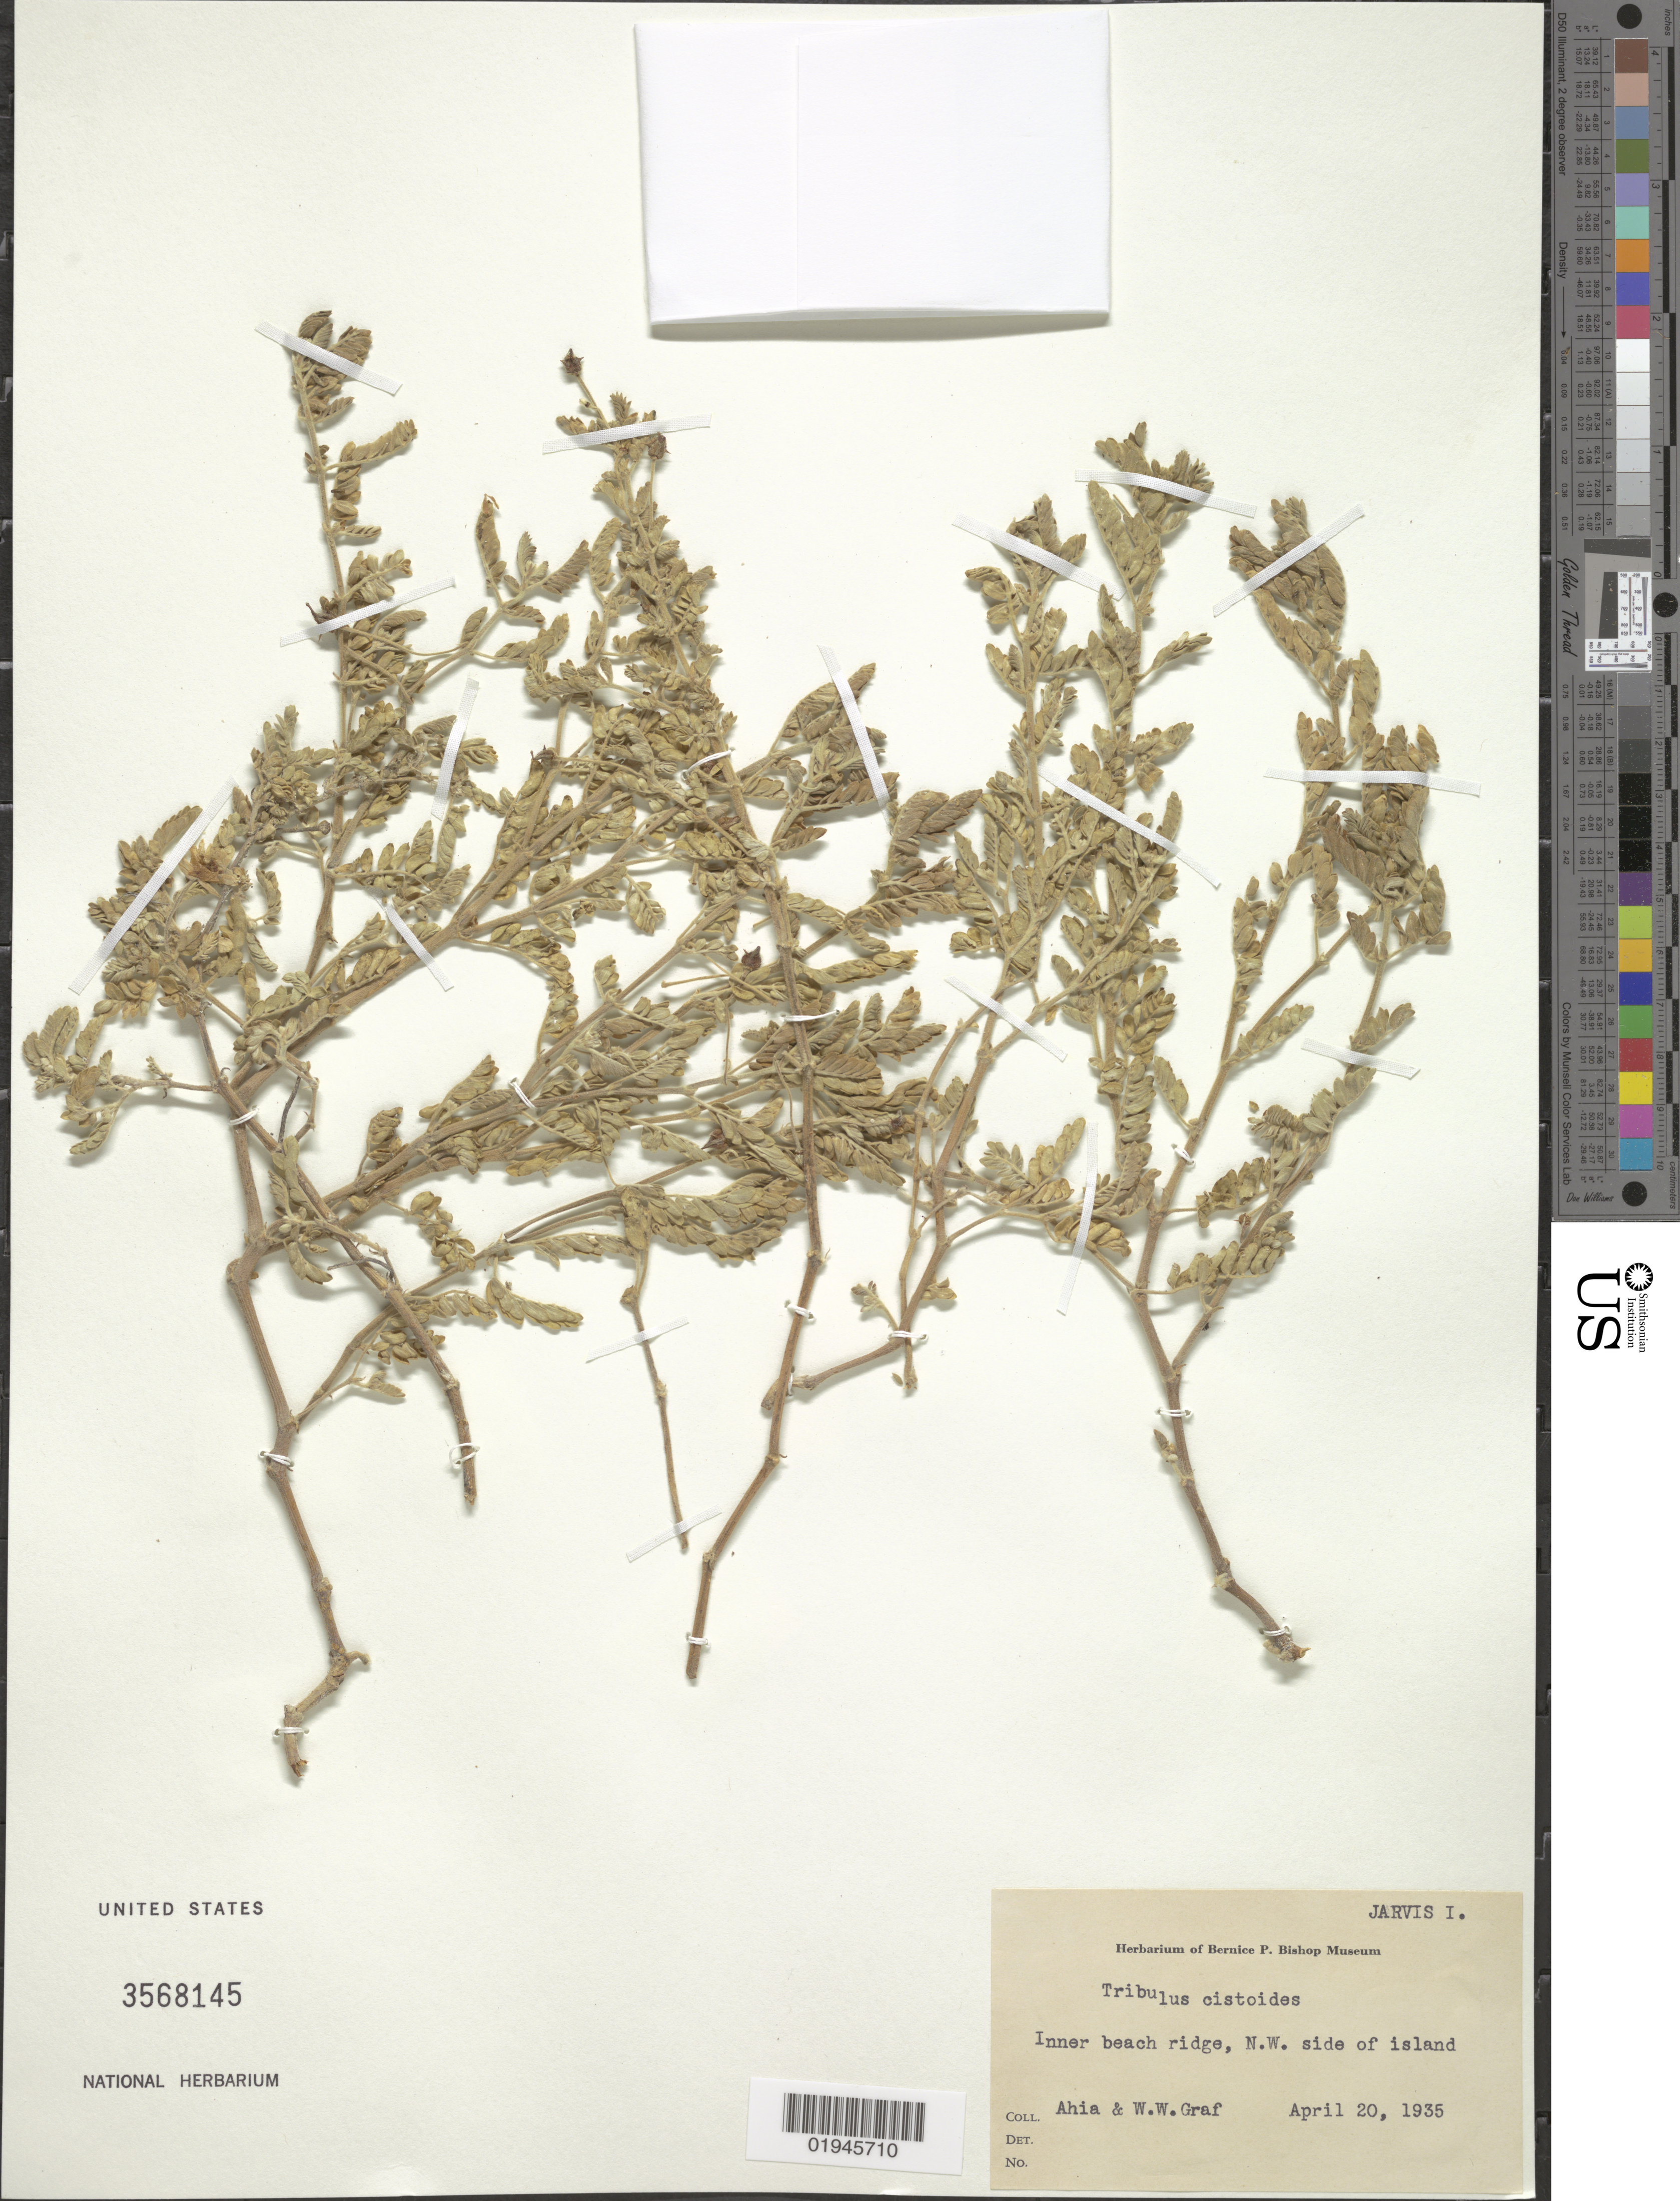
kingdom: Plantae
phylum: Tracheophyta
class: Magnoliopsida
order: Zygophyllales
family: Zygophyllaceae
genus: Tribulus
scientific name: Tribulus cistoides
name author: L.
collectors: -. Ahia & W. Graf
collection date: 1935-04-20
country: U.S. Administered Pacific Islands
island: Jarvis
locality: Inner beach ridge, NW side of island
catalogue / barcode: US 3568145